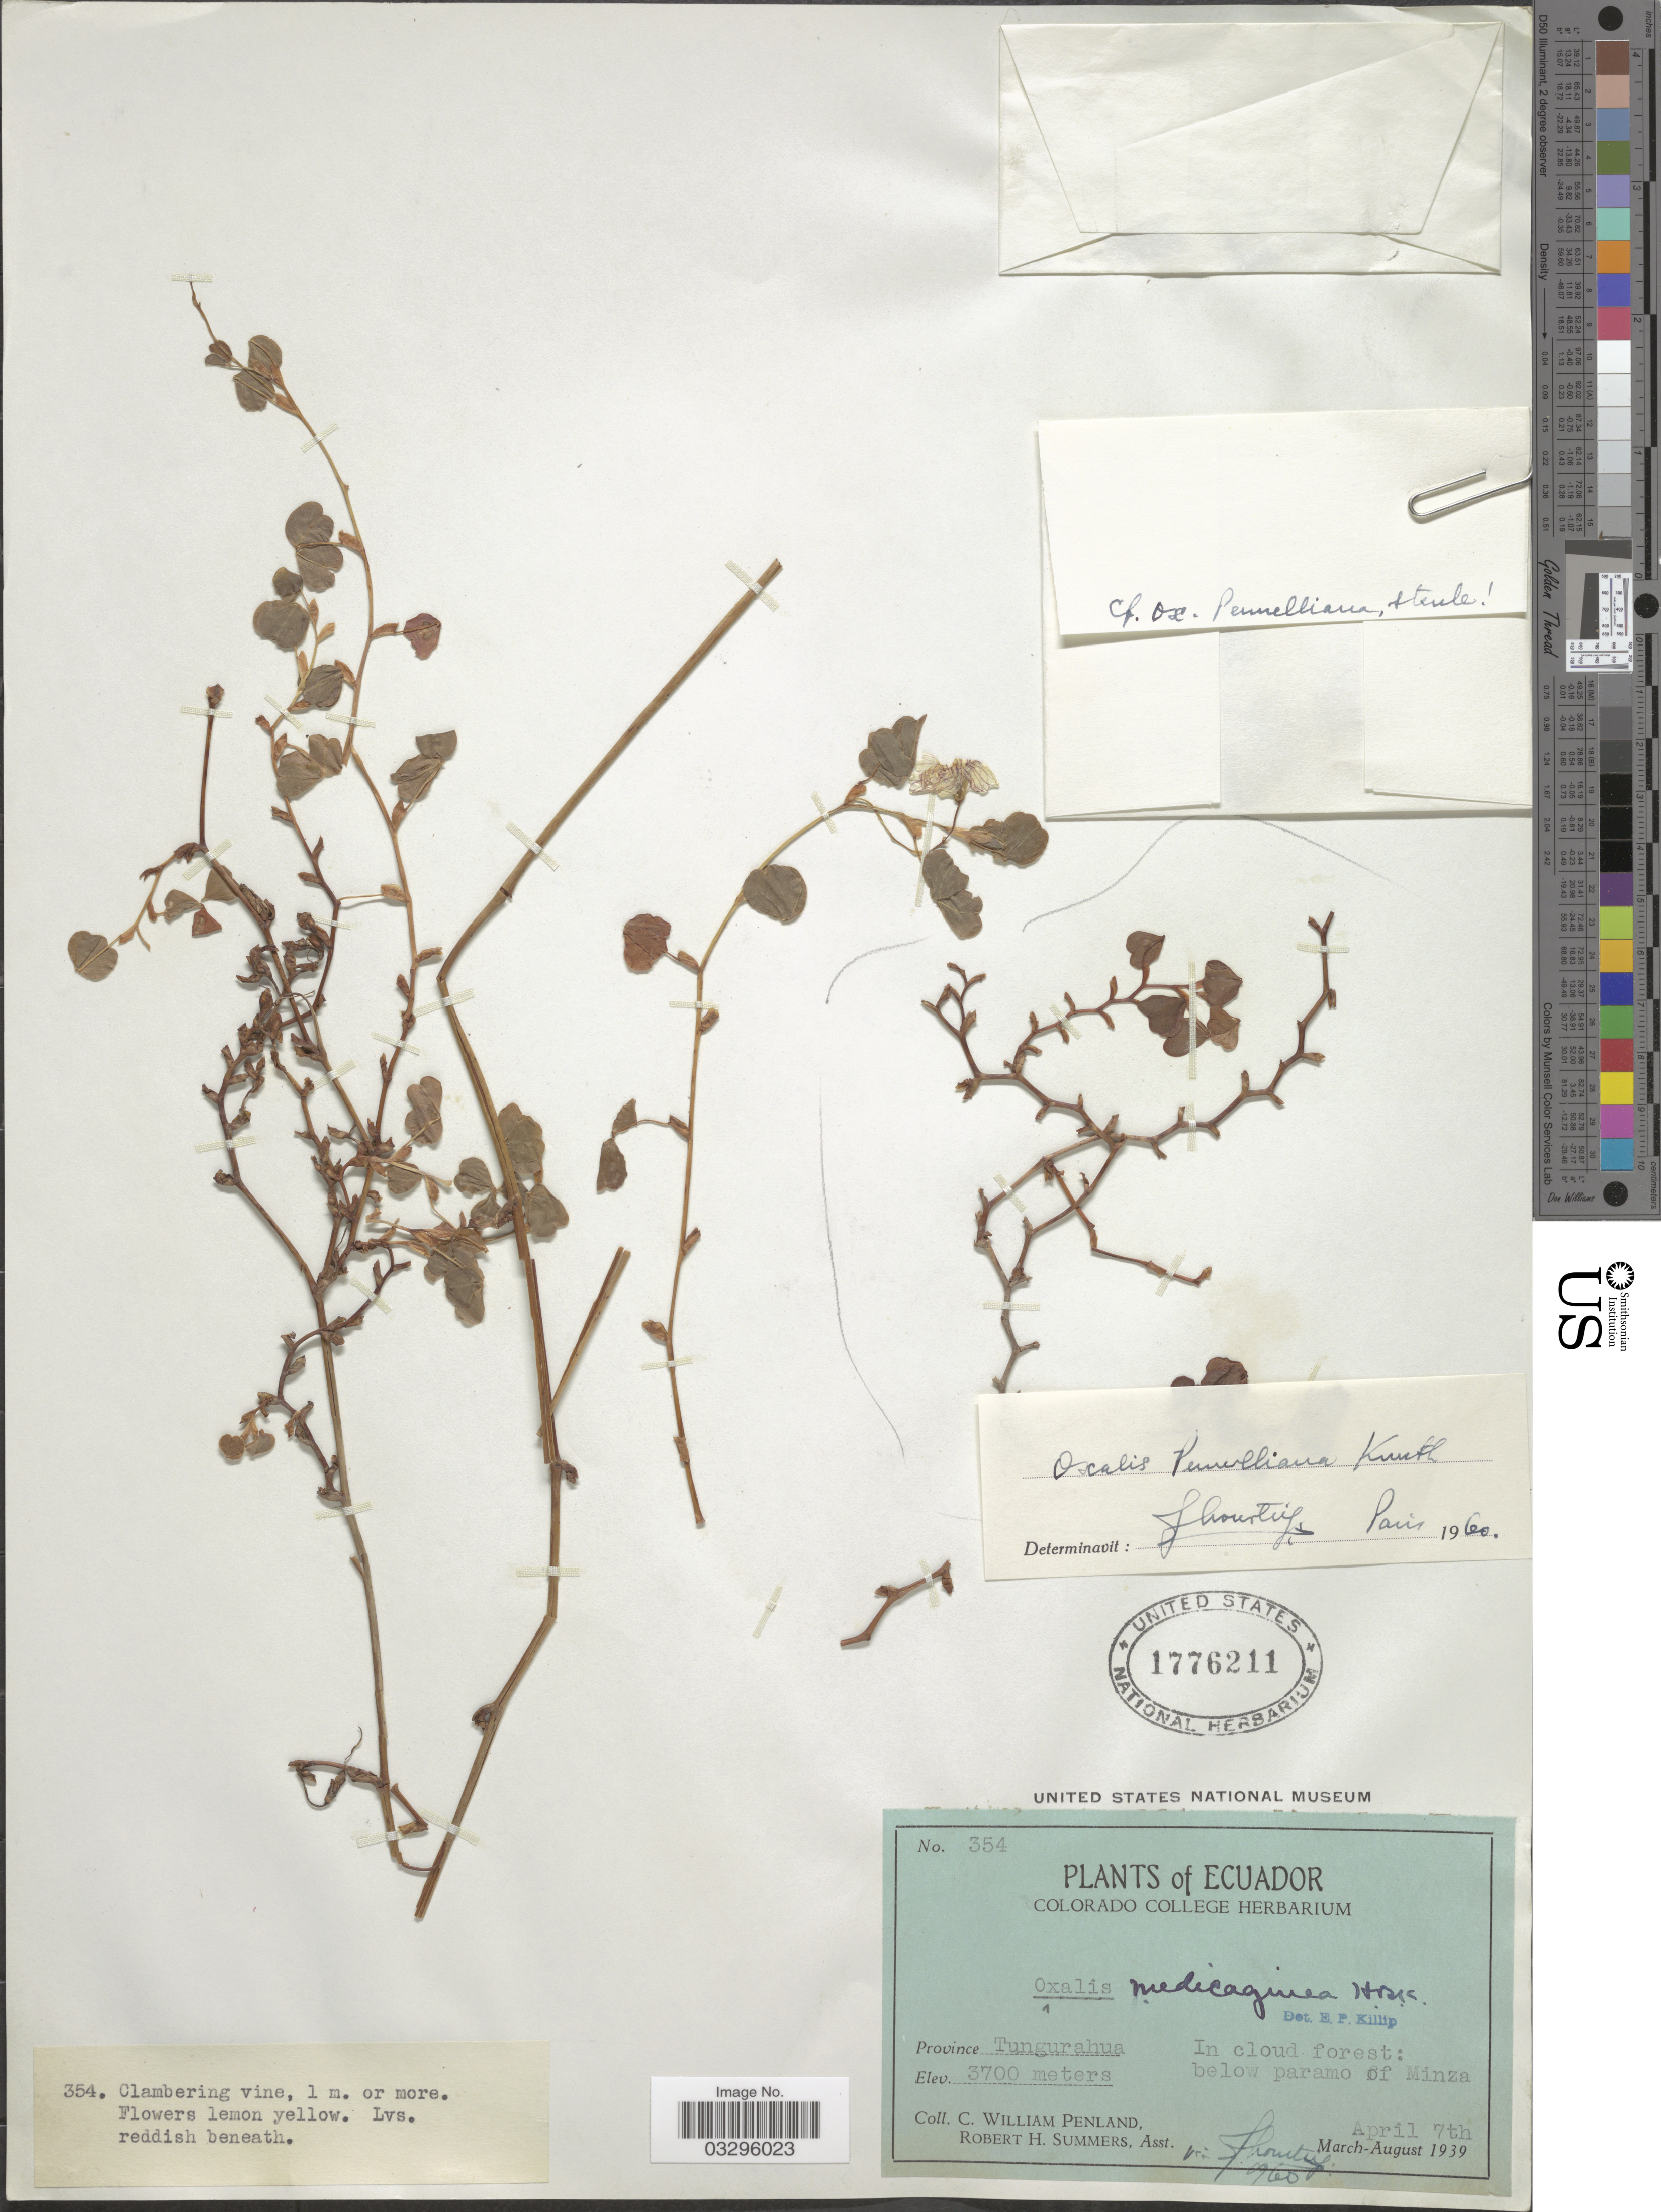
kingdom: Plantae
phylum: Tracheophyta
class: Magnoliopsida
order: Oxalidales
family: Oxalidaceae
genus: Oxalis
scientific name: Oxalis pennelliana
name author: R. Knuth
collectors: C. W. Penland & R. Summers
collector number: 354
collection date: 1939-04-07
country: Ecuador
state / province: Tungurahua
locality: Below paramo of Minza.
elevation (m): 3700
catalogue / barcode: US 1776211